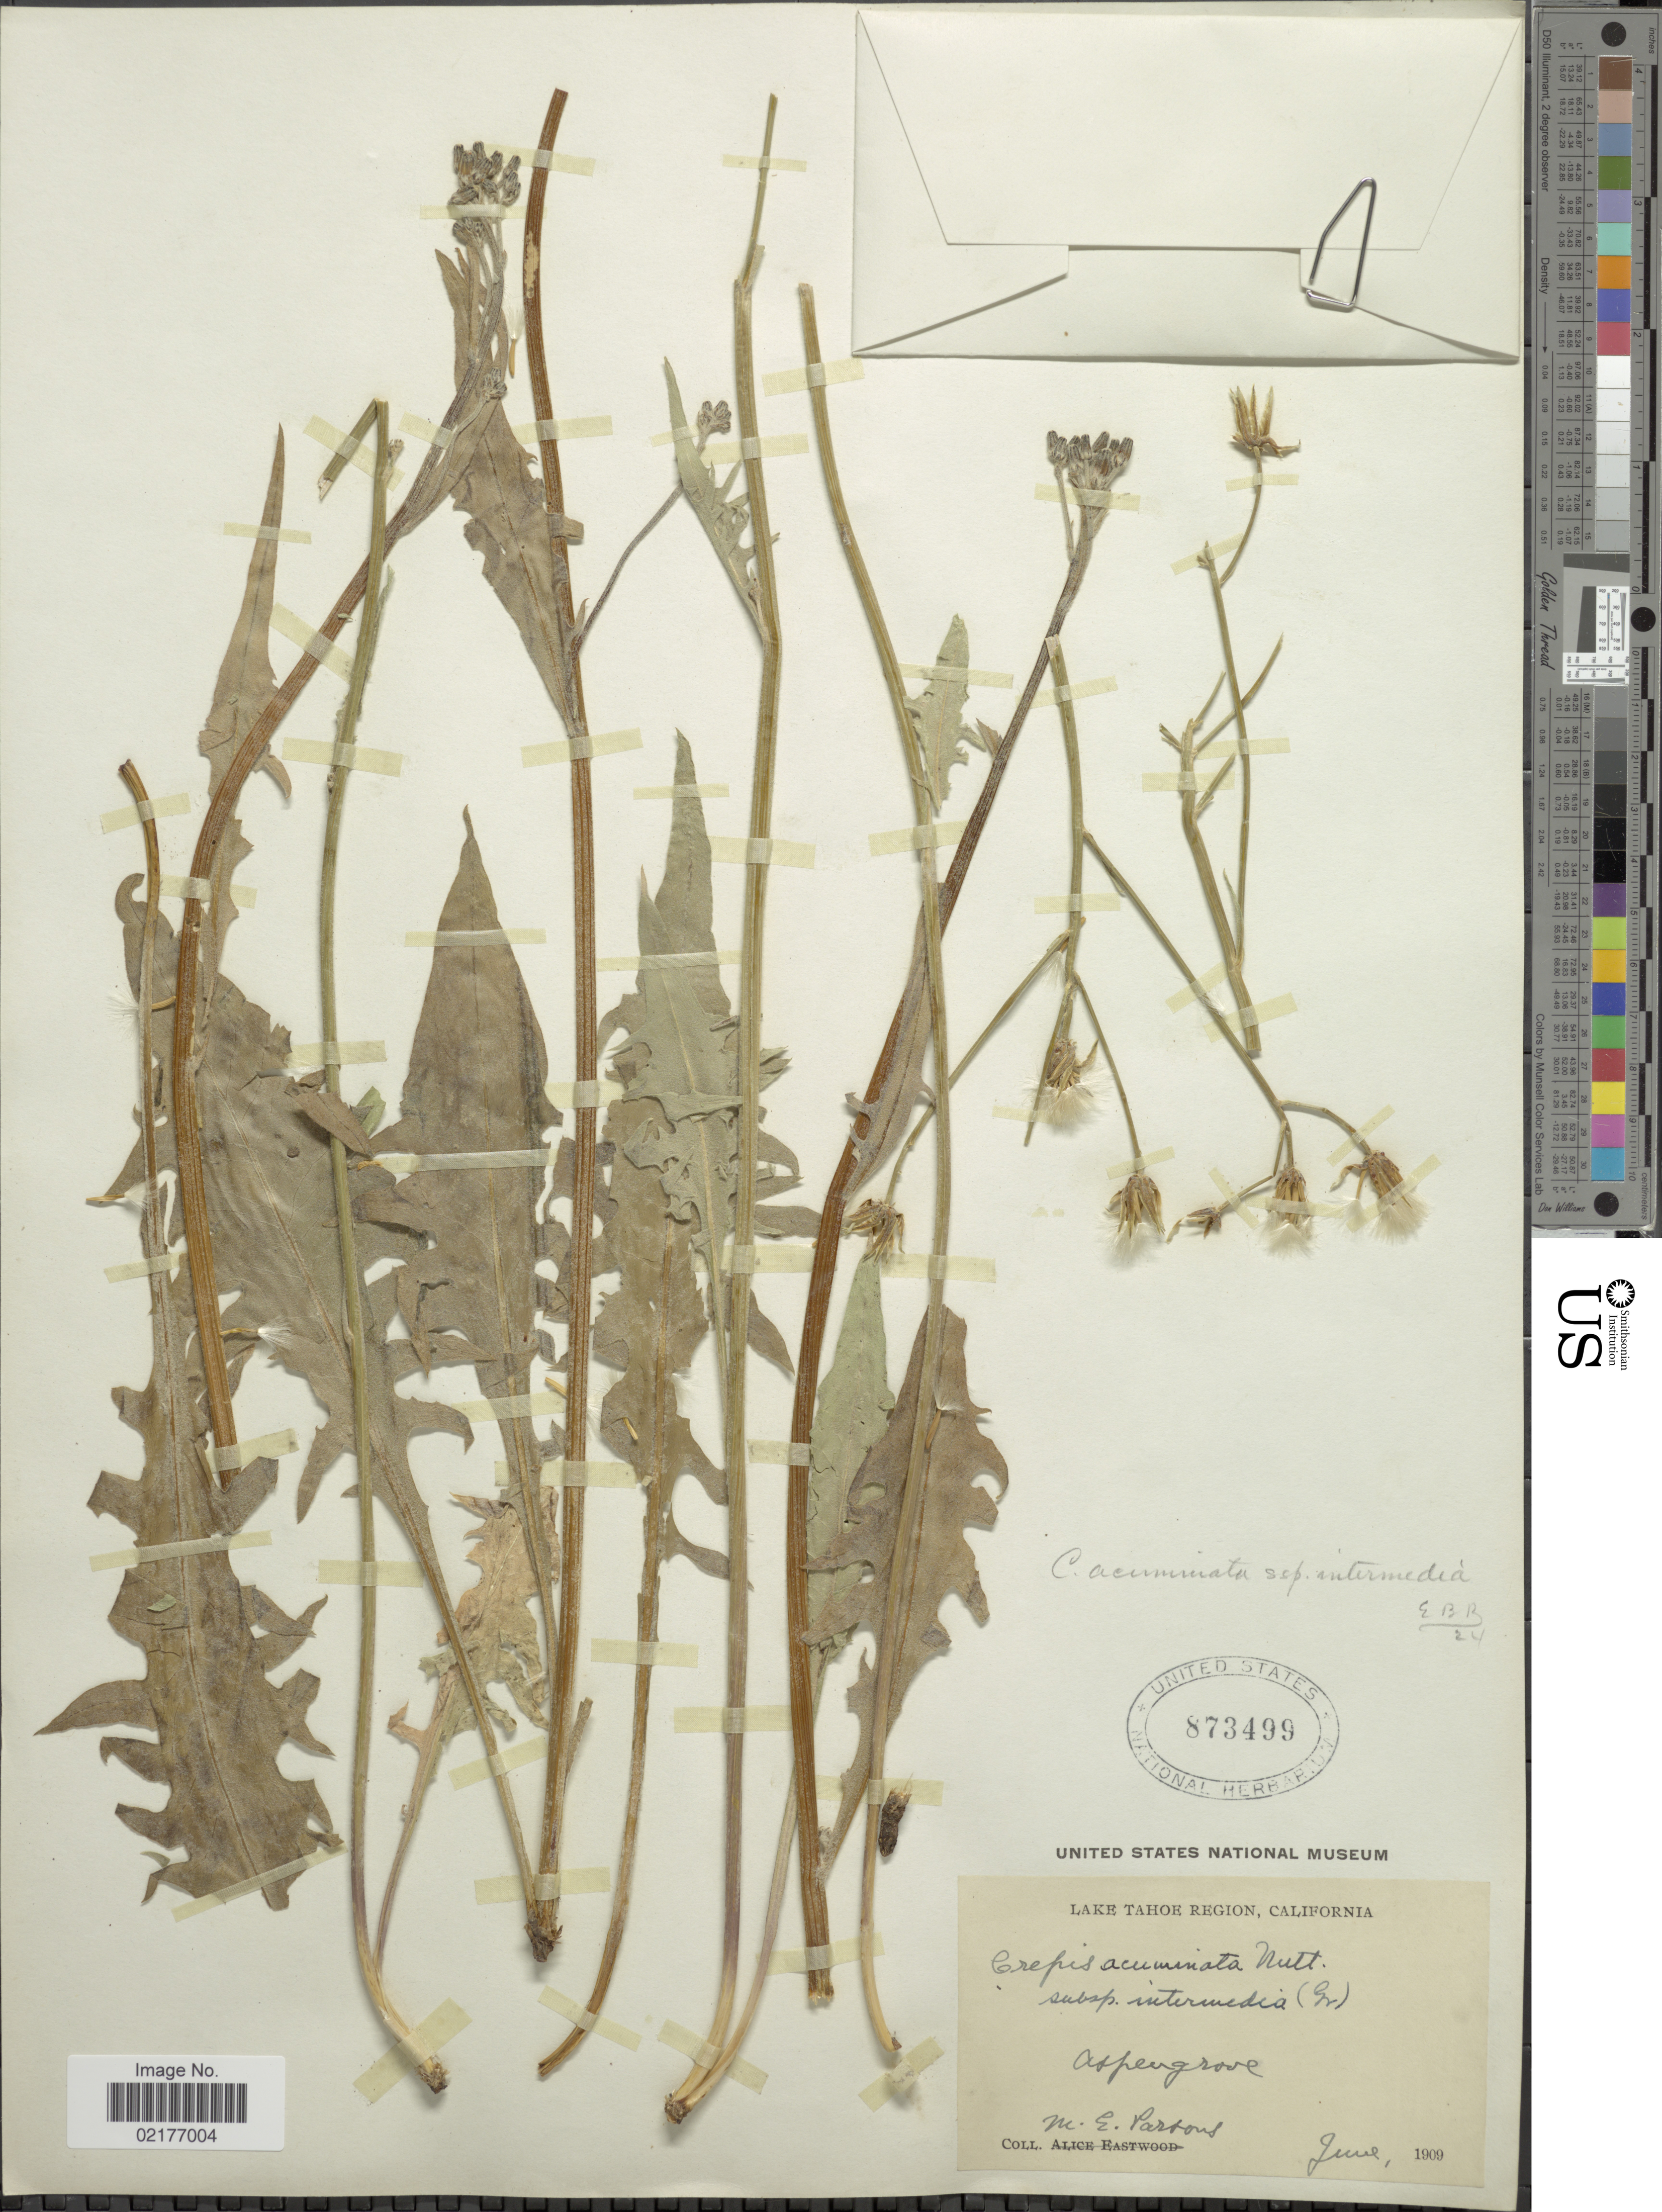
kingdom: Plantae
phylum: Tracheophyta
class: Magnoliopsida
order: Asterales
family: Asteraceae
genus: Crepis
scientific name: Crepis intermedia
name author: A. Gray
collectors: M. Parsons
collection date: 1909-06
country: United States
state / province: California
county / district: Nevada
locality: Lake Tahoe Region, California, Aspengrove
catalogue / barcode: US 873499